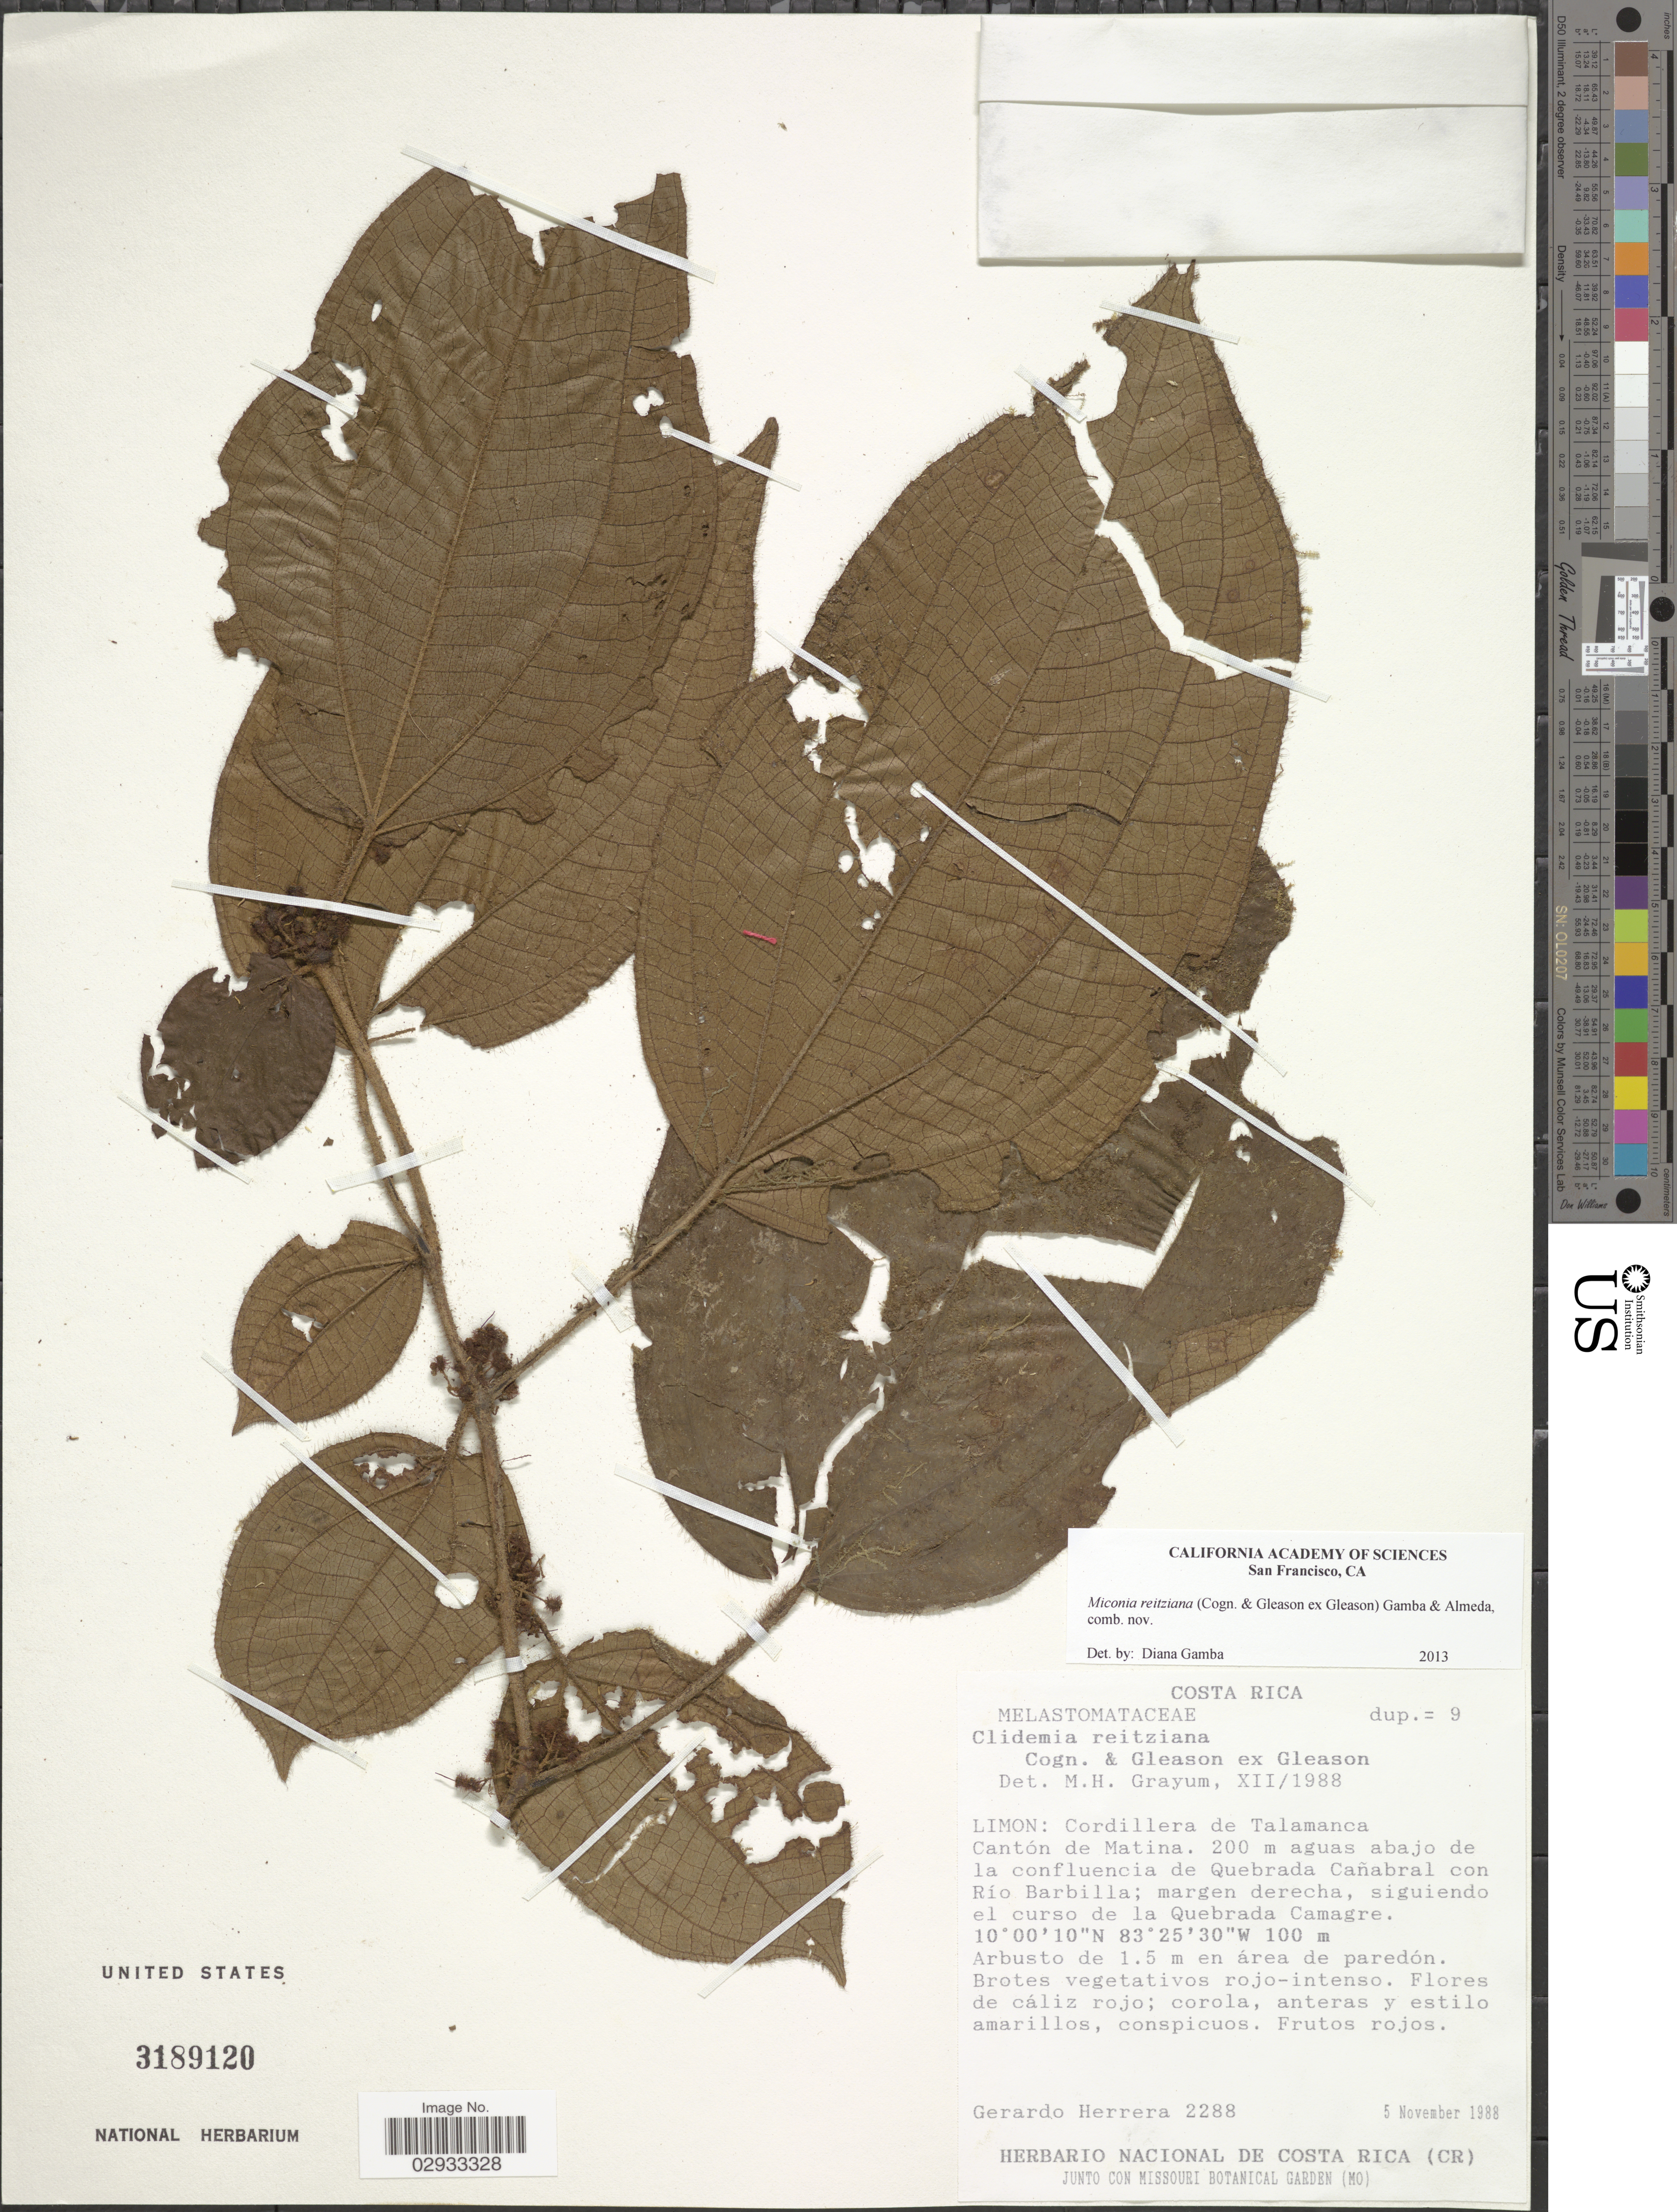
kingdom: Plantae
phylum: Tracheophyta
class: Magnoliopsida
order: Myrtales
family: Melastomataceae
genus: Miconia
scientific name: Miconia reitziana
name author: (Cogn. & Gleason) Gamba & Almeda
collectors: G. Herrera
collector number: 2288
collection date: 1988-11-05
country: Costa Rica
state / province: Limón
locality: Cordillera de Talamanca. Cantón de Matina. 200 m aguas abajo de la confluencia de Quebrada Cañabral con Río Barbilla; margen derecha, siguiendo el curso de la Quebrada Camagre.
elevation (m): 100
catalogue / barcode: US 3189120